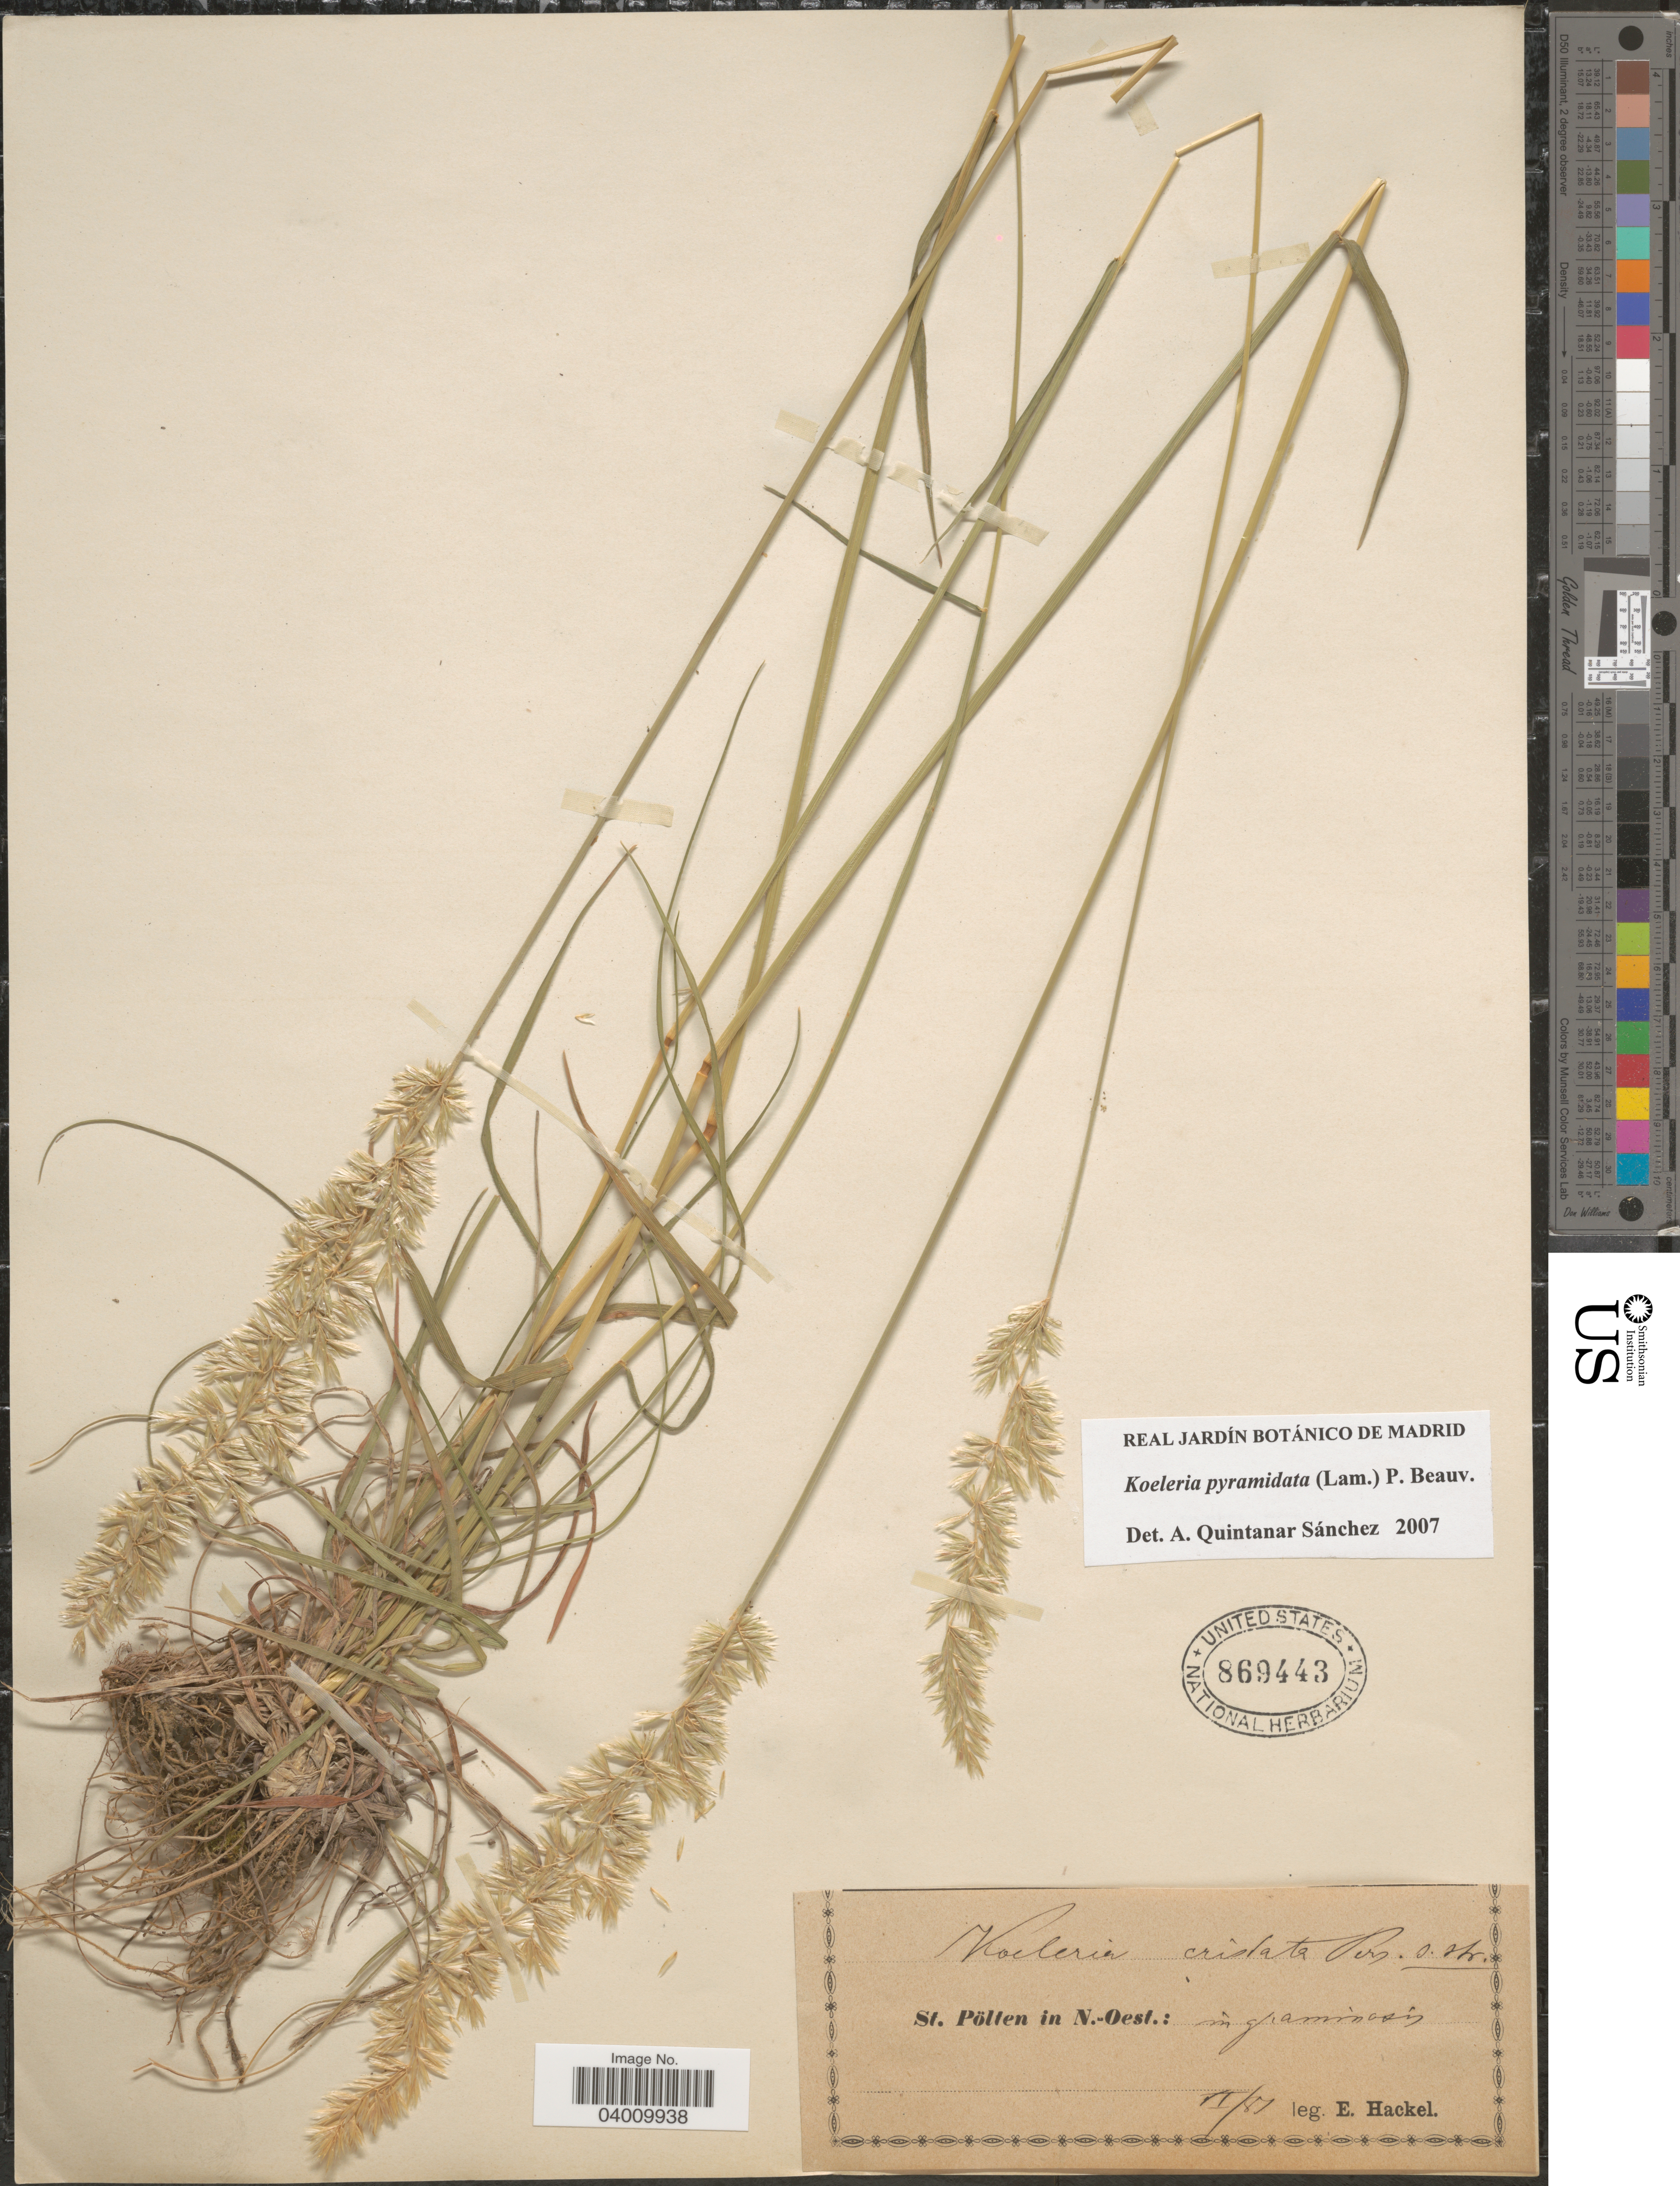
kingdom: Plantae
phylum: Tracheophyta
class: Liliopsida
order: Poales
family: Poaceae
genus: Koeleria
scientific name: Koeleria pyramidata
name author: (Lam.) P. Beauv.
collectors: E. Hackel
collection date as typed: Transcribed d/m/y: /6/87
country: Austria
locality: St. Pölten in N.-Oest.: in graminosis.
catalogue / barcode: US 869443